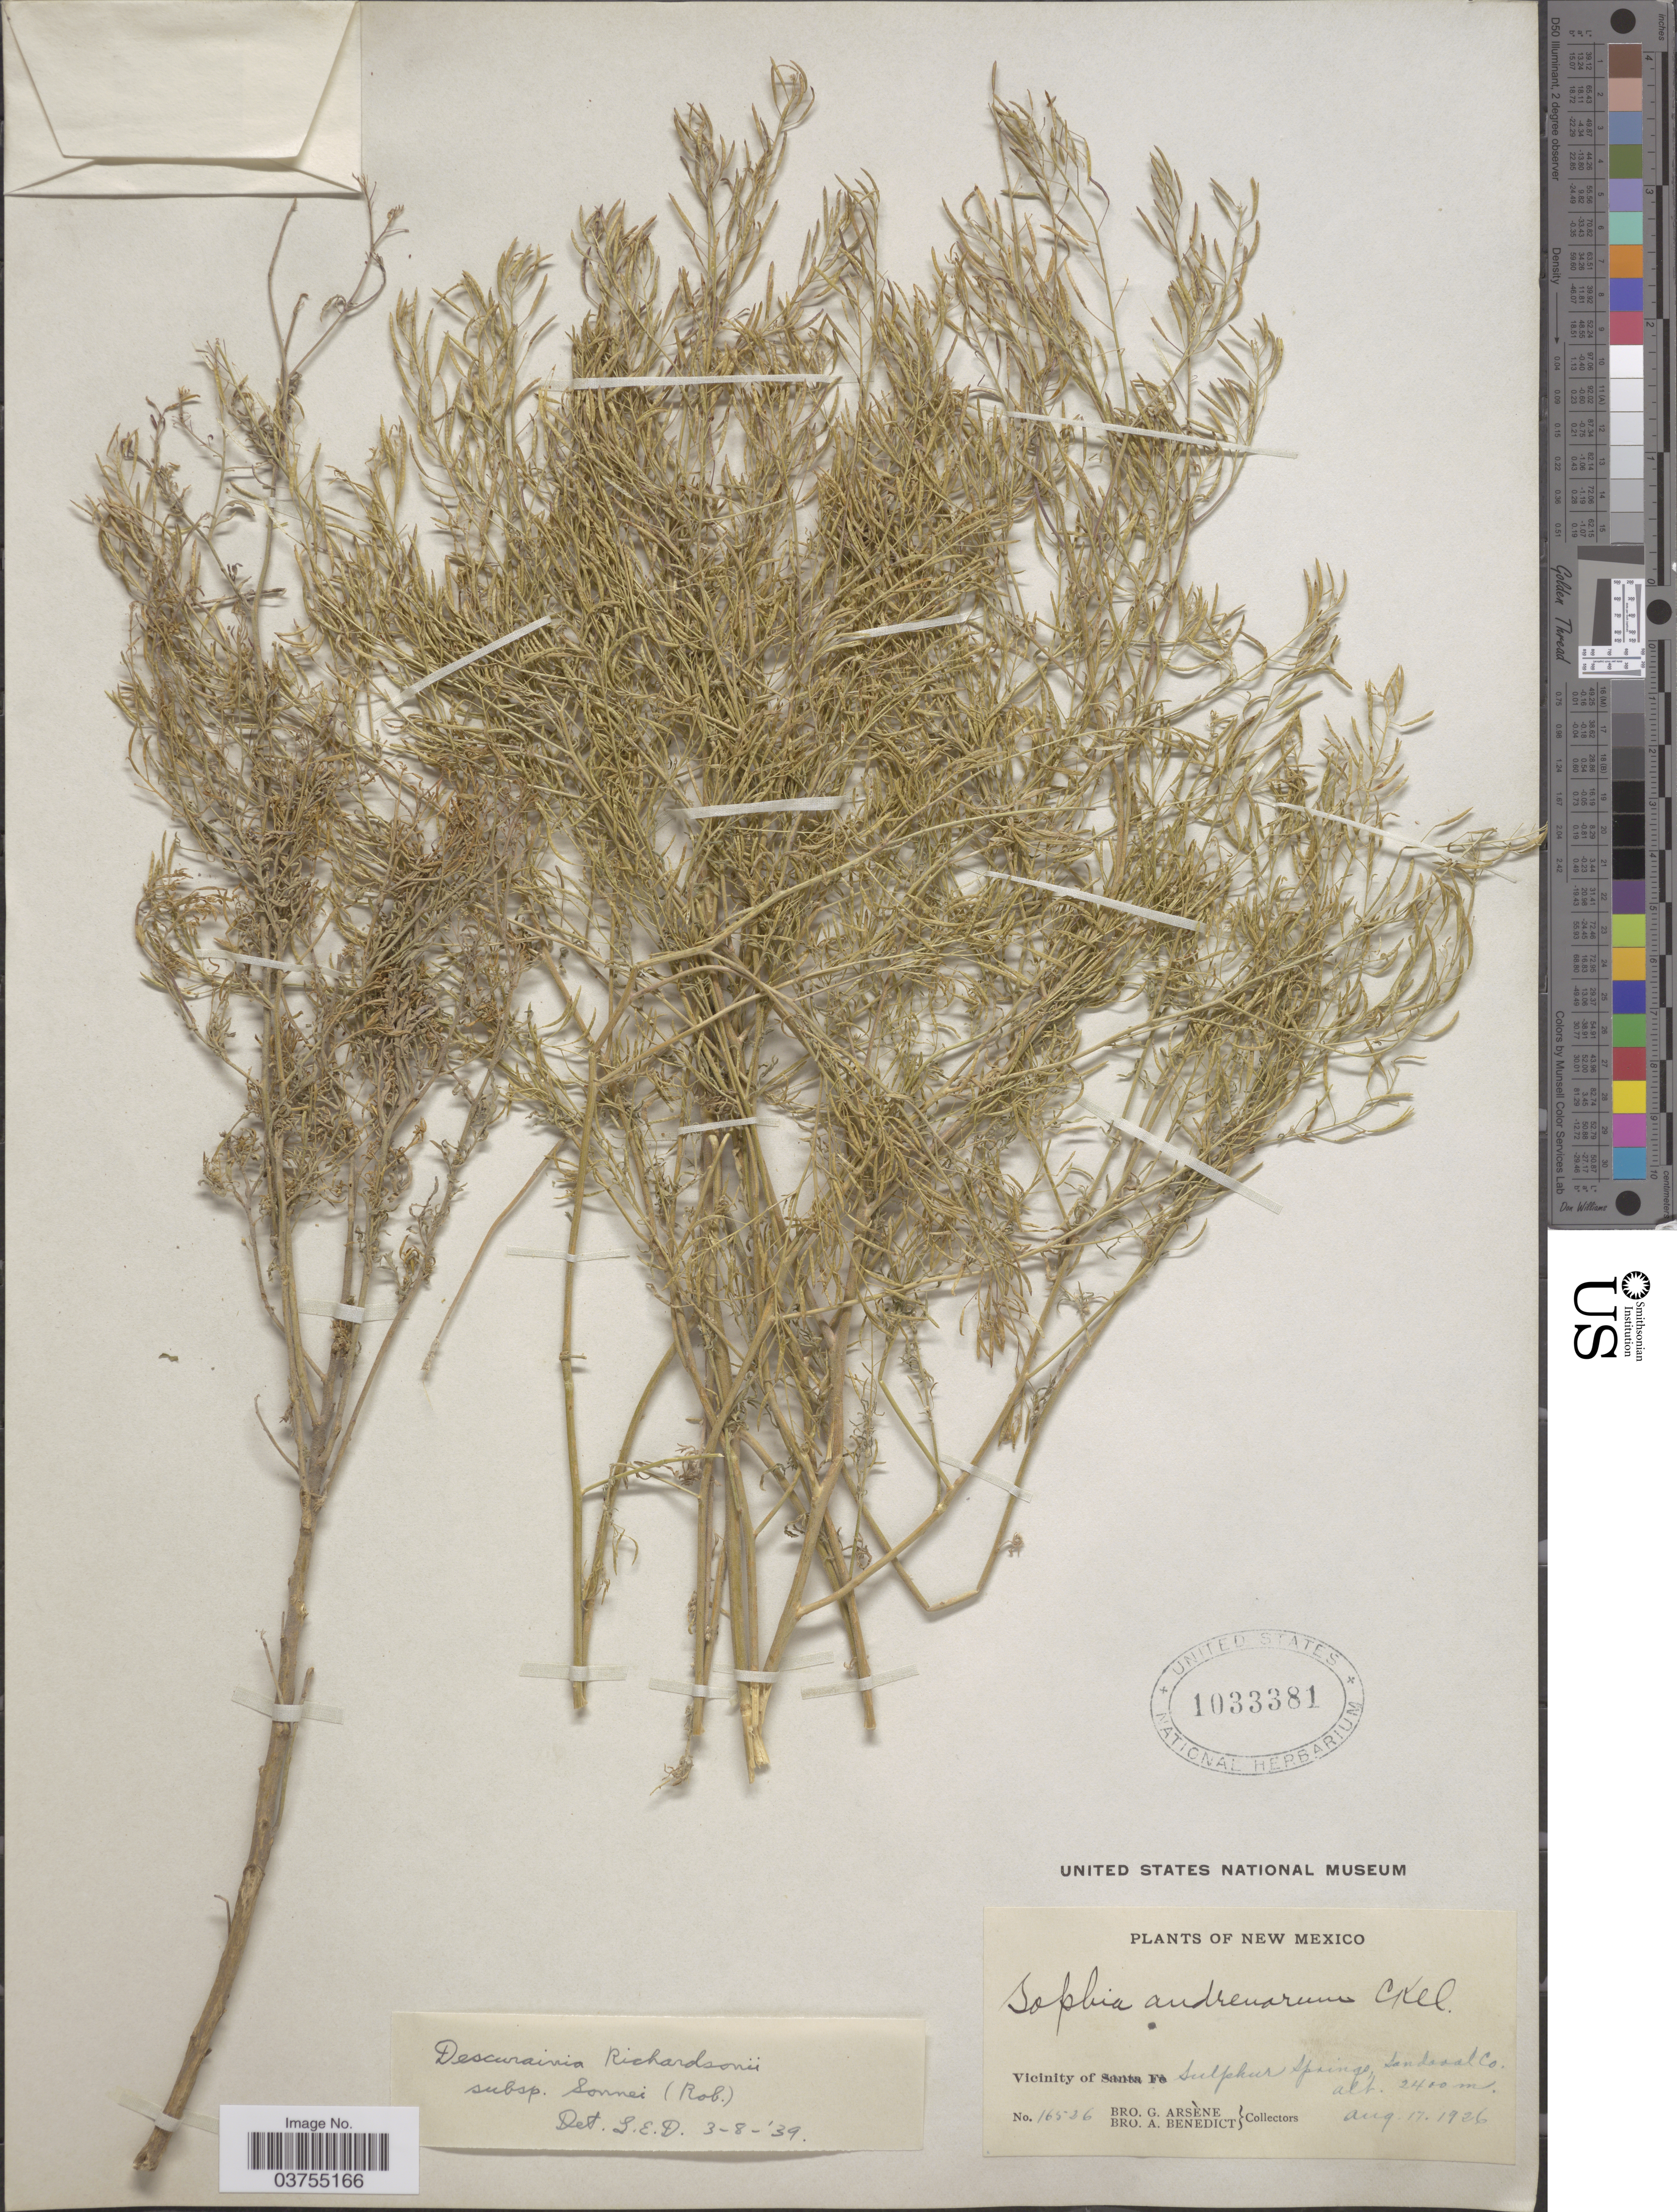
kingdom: Plantae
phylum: Tracheophyta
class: Magnoliopsida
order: Brassicales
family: Brassicaceae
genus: Descurainia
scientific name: Descurainia richardsonii subsp. incisa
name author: (Engelm. ex A. Gray) Detling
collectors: Bro. G. Arsène & Bro. A. Benedict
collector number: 16526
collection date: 1926-08-17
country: United States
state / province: New Mexico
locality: Vicinity of Sulphur Springs, Sandoval Co.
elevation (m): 2400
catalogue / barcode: US 1033381